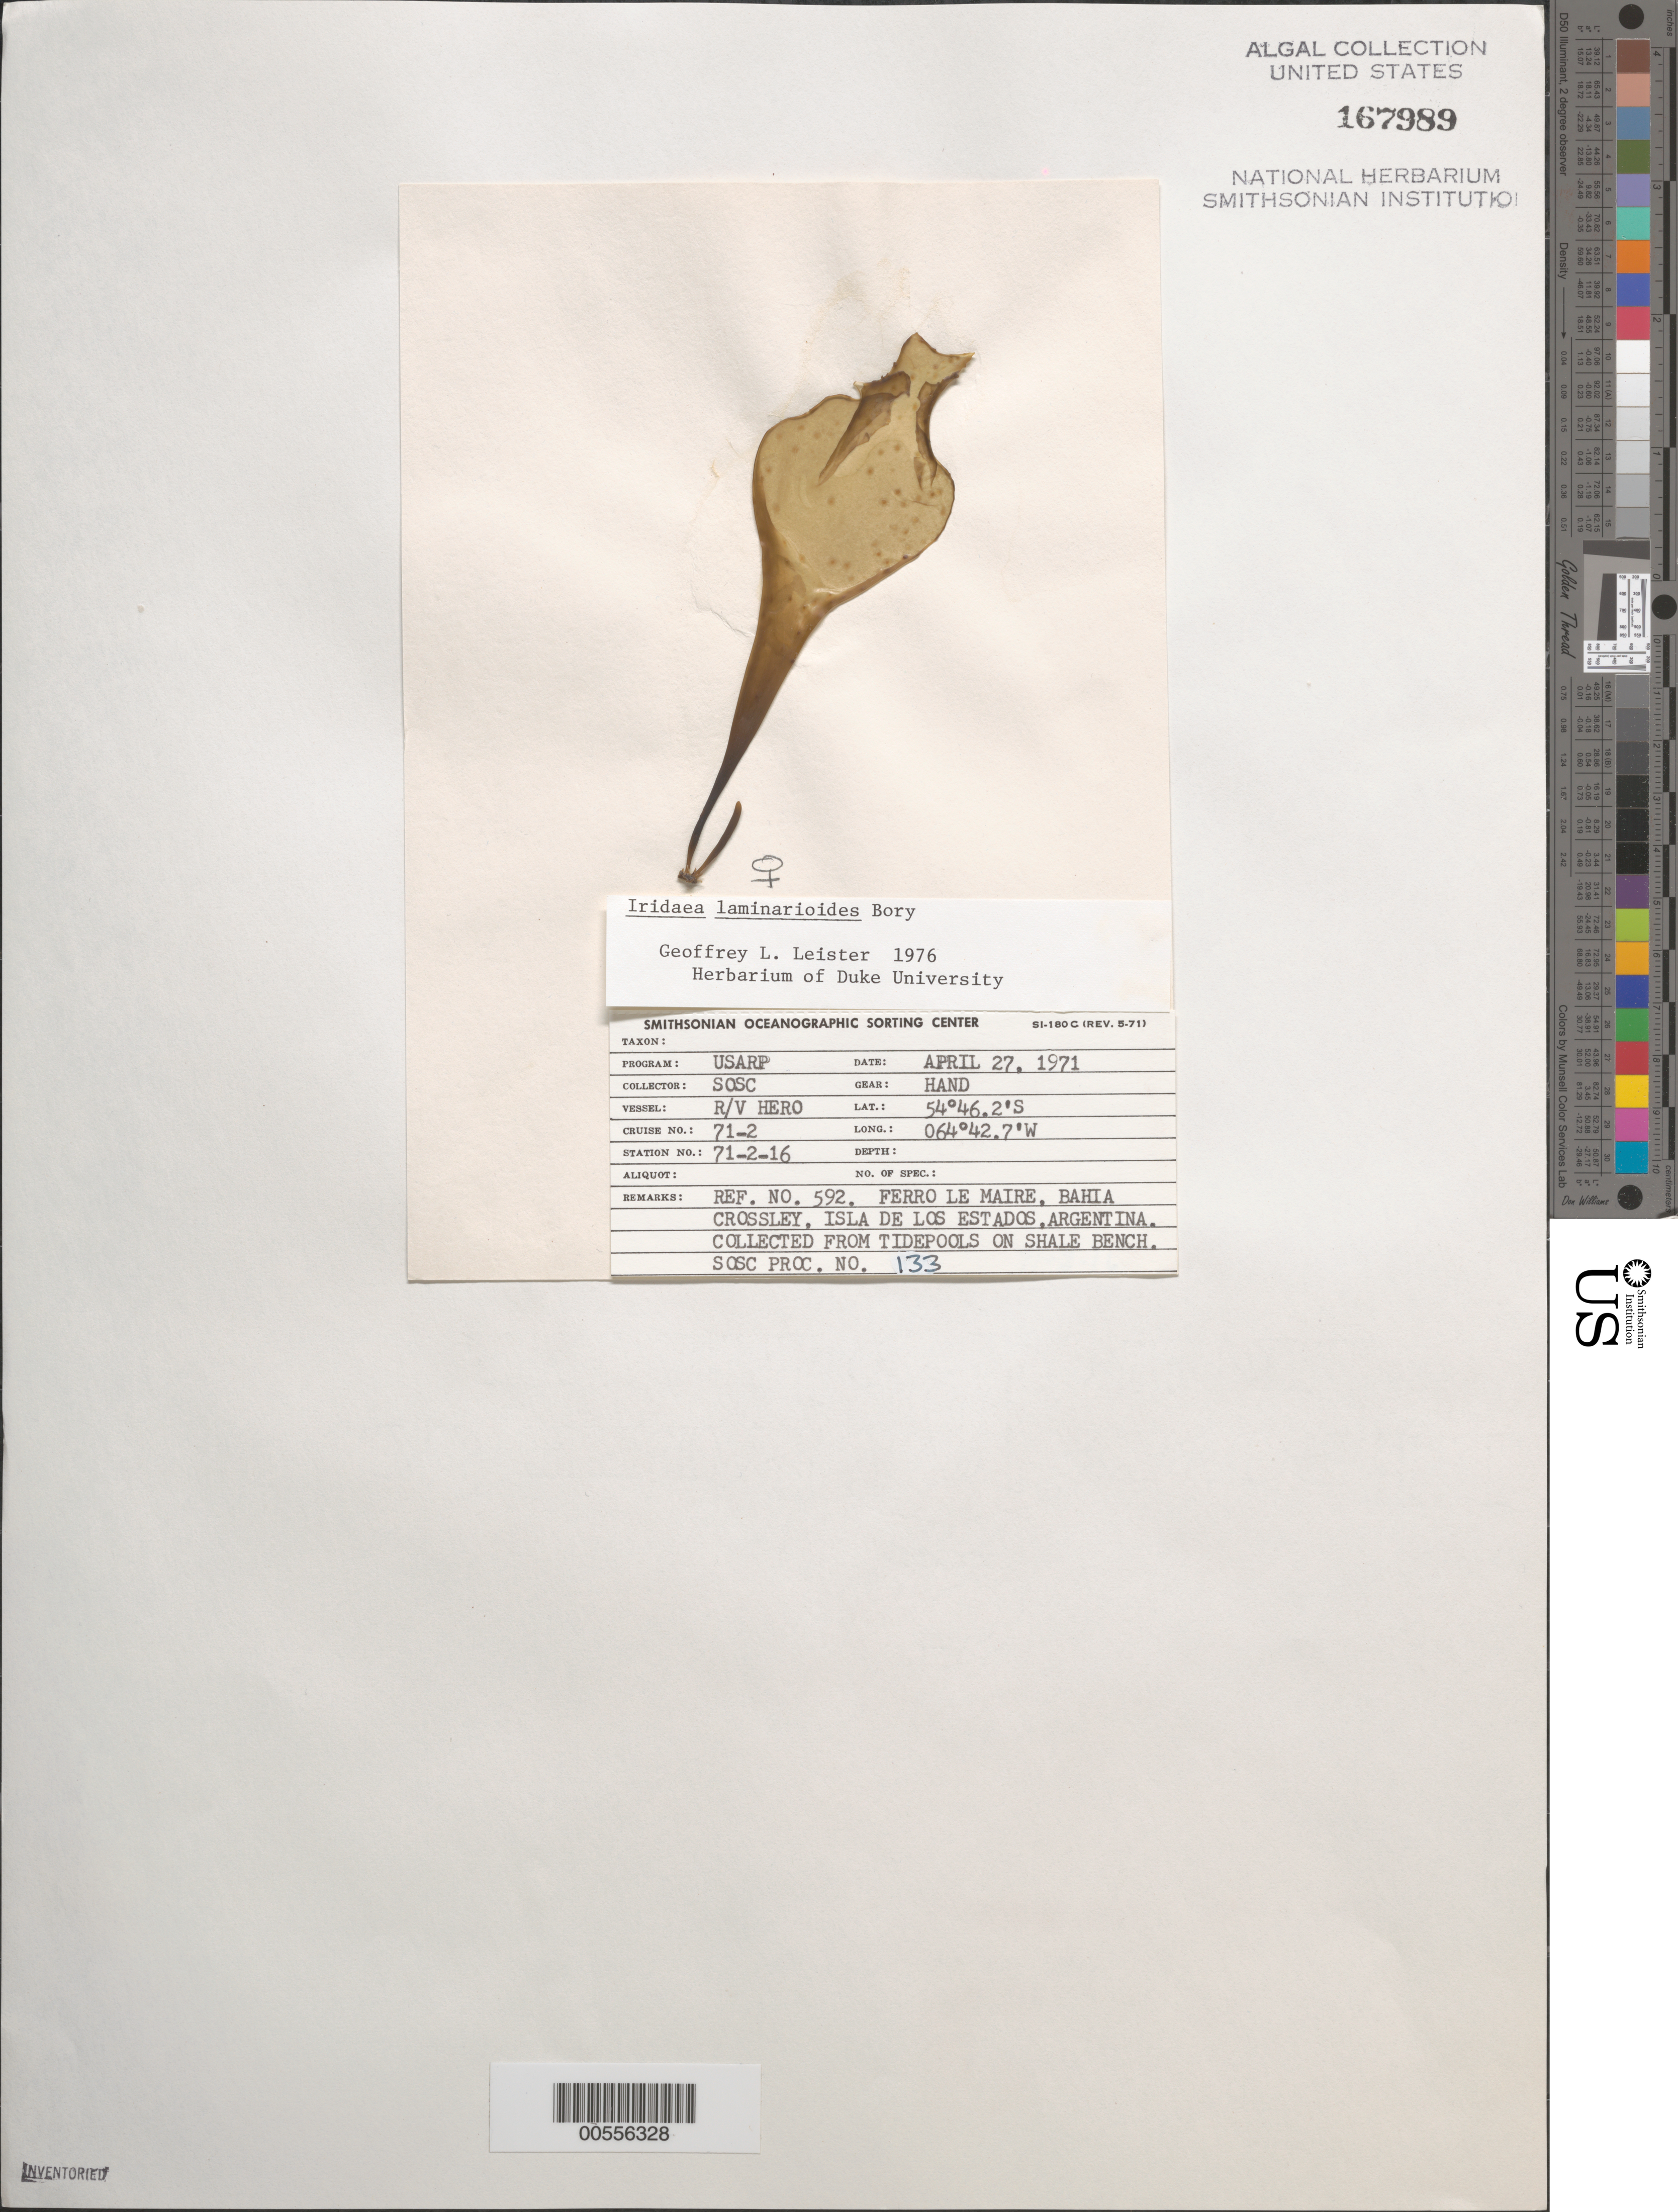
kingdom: Plantae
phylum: Rhodophyta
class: Florideophyceae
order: Gigartinales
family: Gigartinaceae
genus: Mazzaella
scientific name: Mazzaella laminarioides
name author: (Bory) Fredericq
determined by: Algae name updating Project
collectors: SOSC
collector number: Station 71-2-16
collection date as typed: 27 Apr 1971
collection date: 1971-04-27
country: Argentina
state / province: Tierra del Fuego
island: Isla de los Estados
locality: Ferro le Maire, Bahia Crossley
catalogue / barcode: US 167989